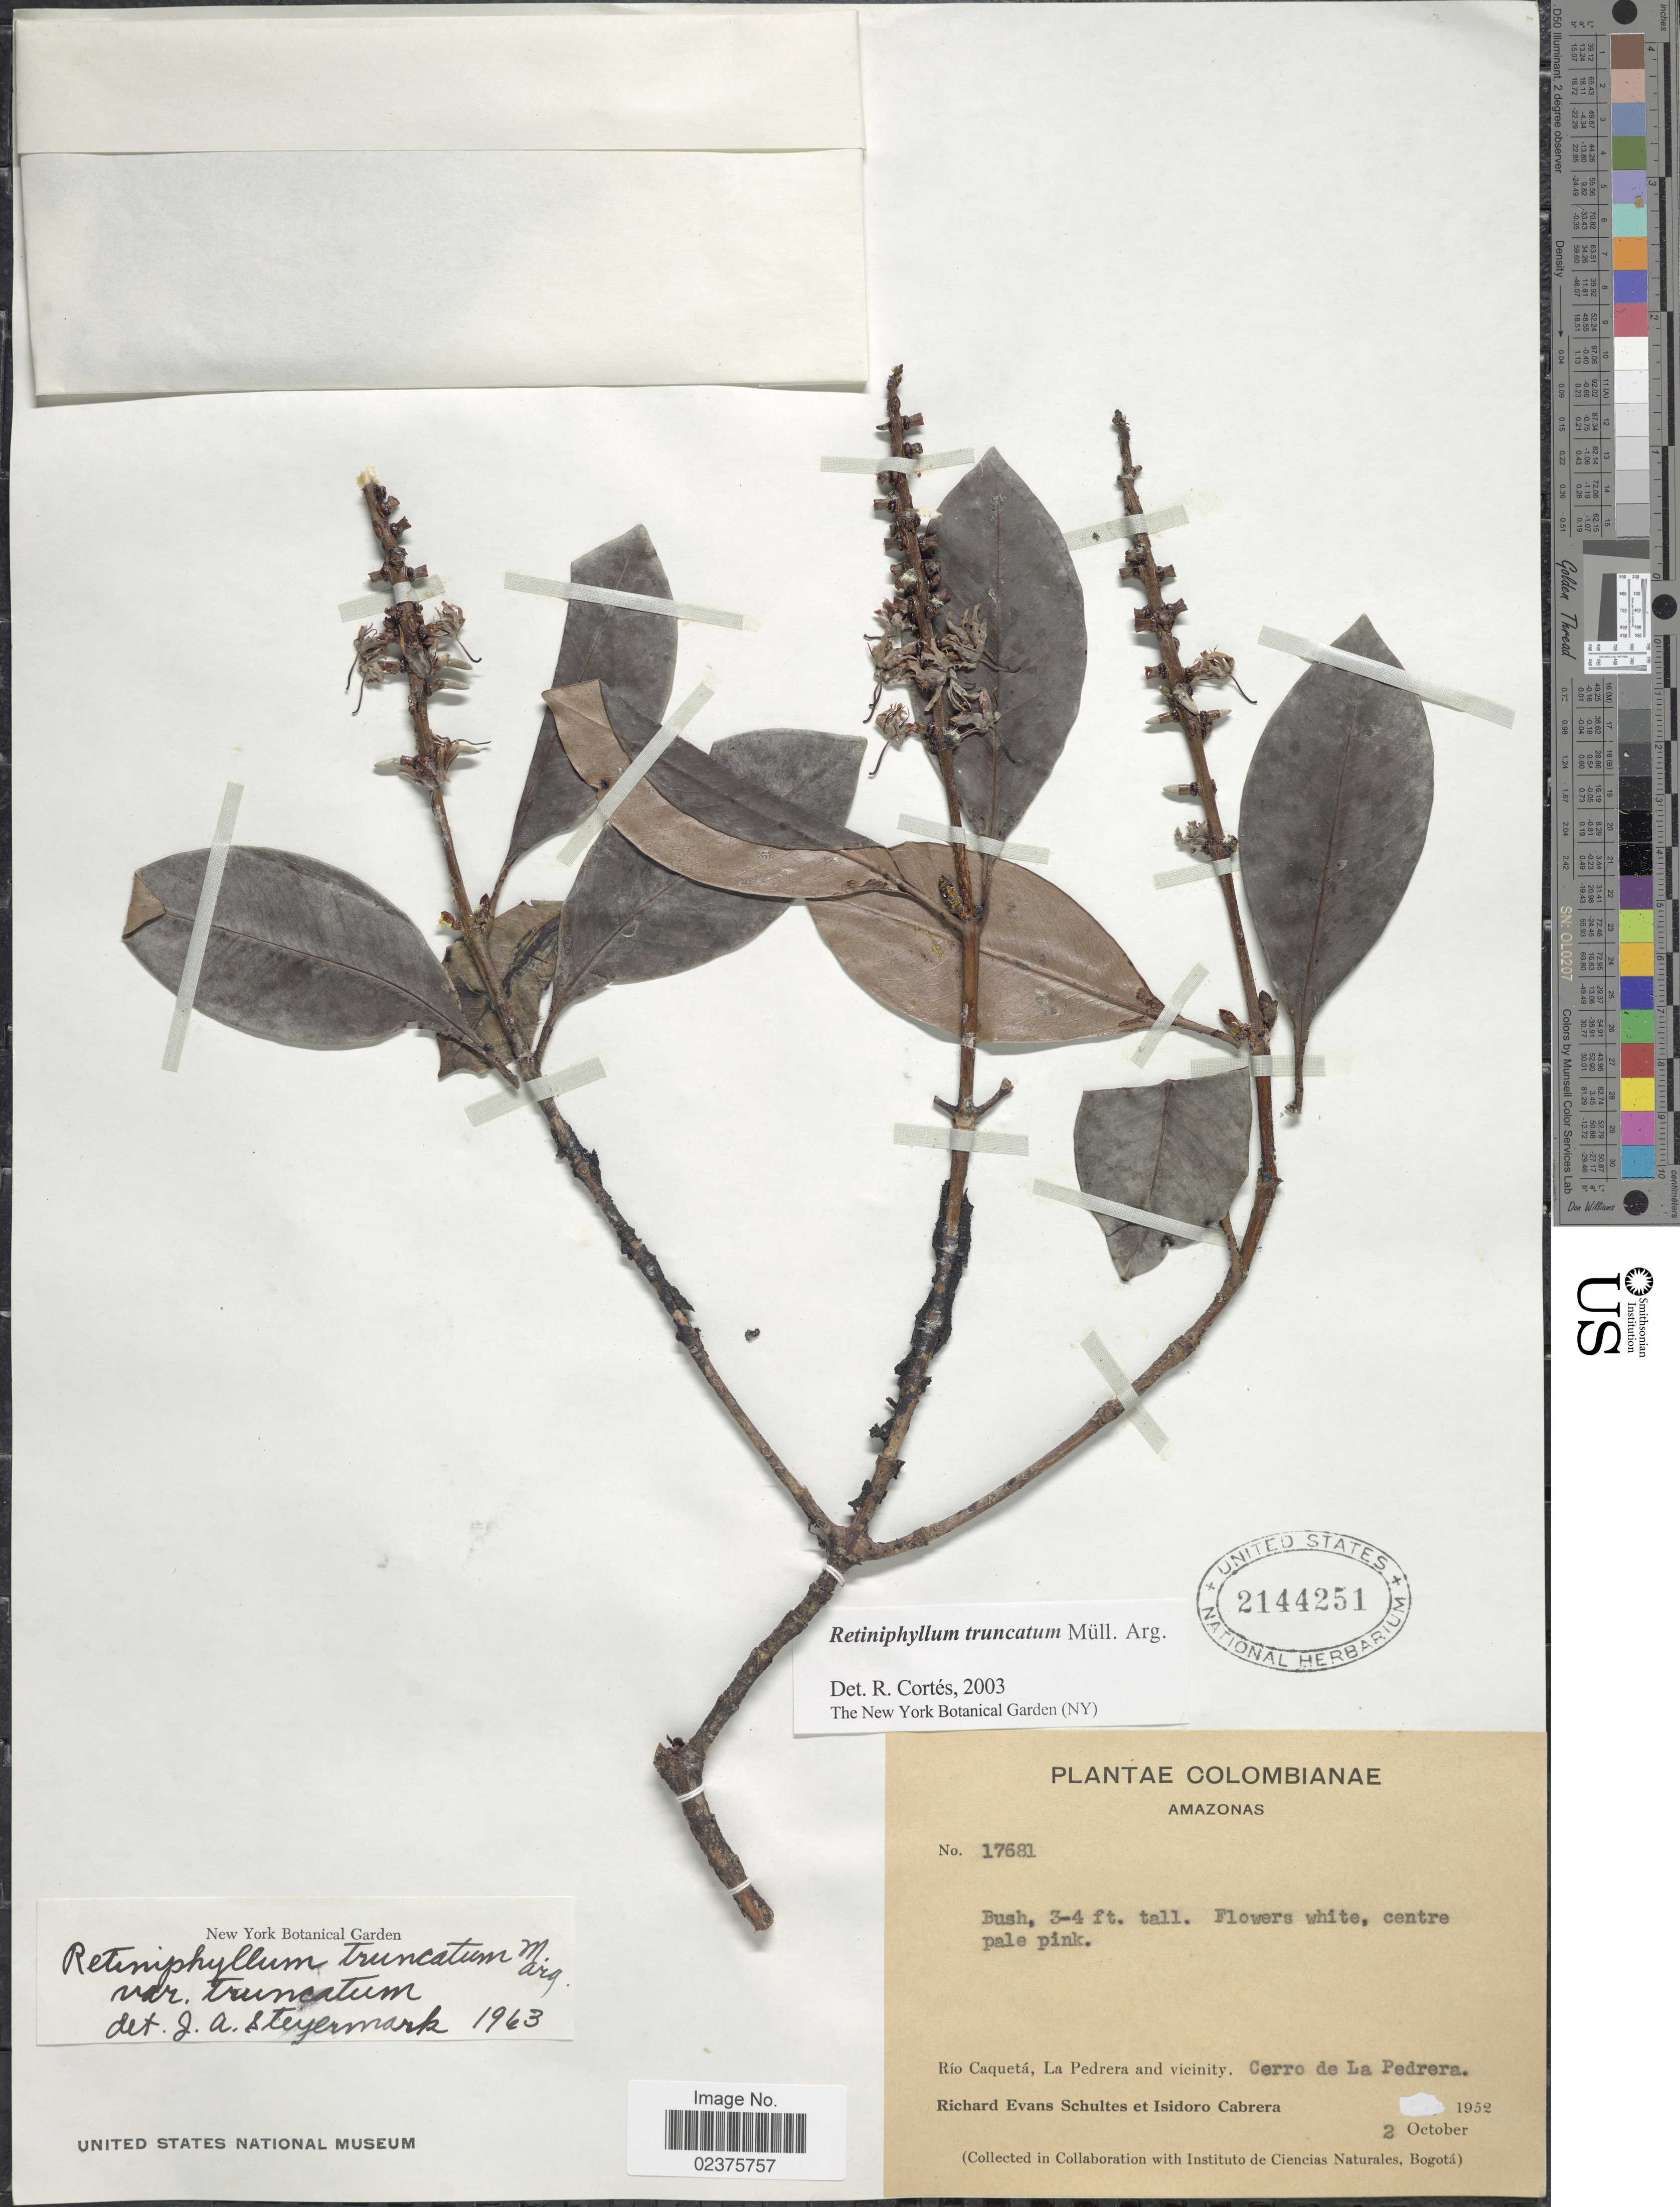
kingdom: Plantae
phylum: Tracheophyta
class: Magnoliopsida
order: Gentianales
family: Rubiaceae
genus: Retiniphyllum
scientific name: Retiniphyllum truncatum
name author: Müll. Arg.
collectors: R. E. Schultes & I. Cabrera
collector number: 17681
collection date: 1952-10-02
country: Colombia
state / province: Amazônas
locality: Rio Caqueta, La Pedrera and vicinity, Cerro de La Pedrera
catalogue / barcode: US 2144251